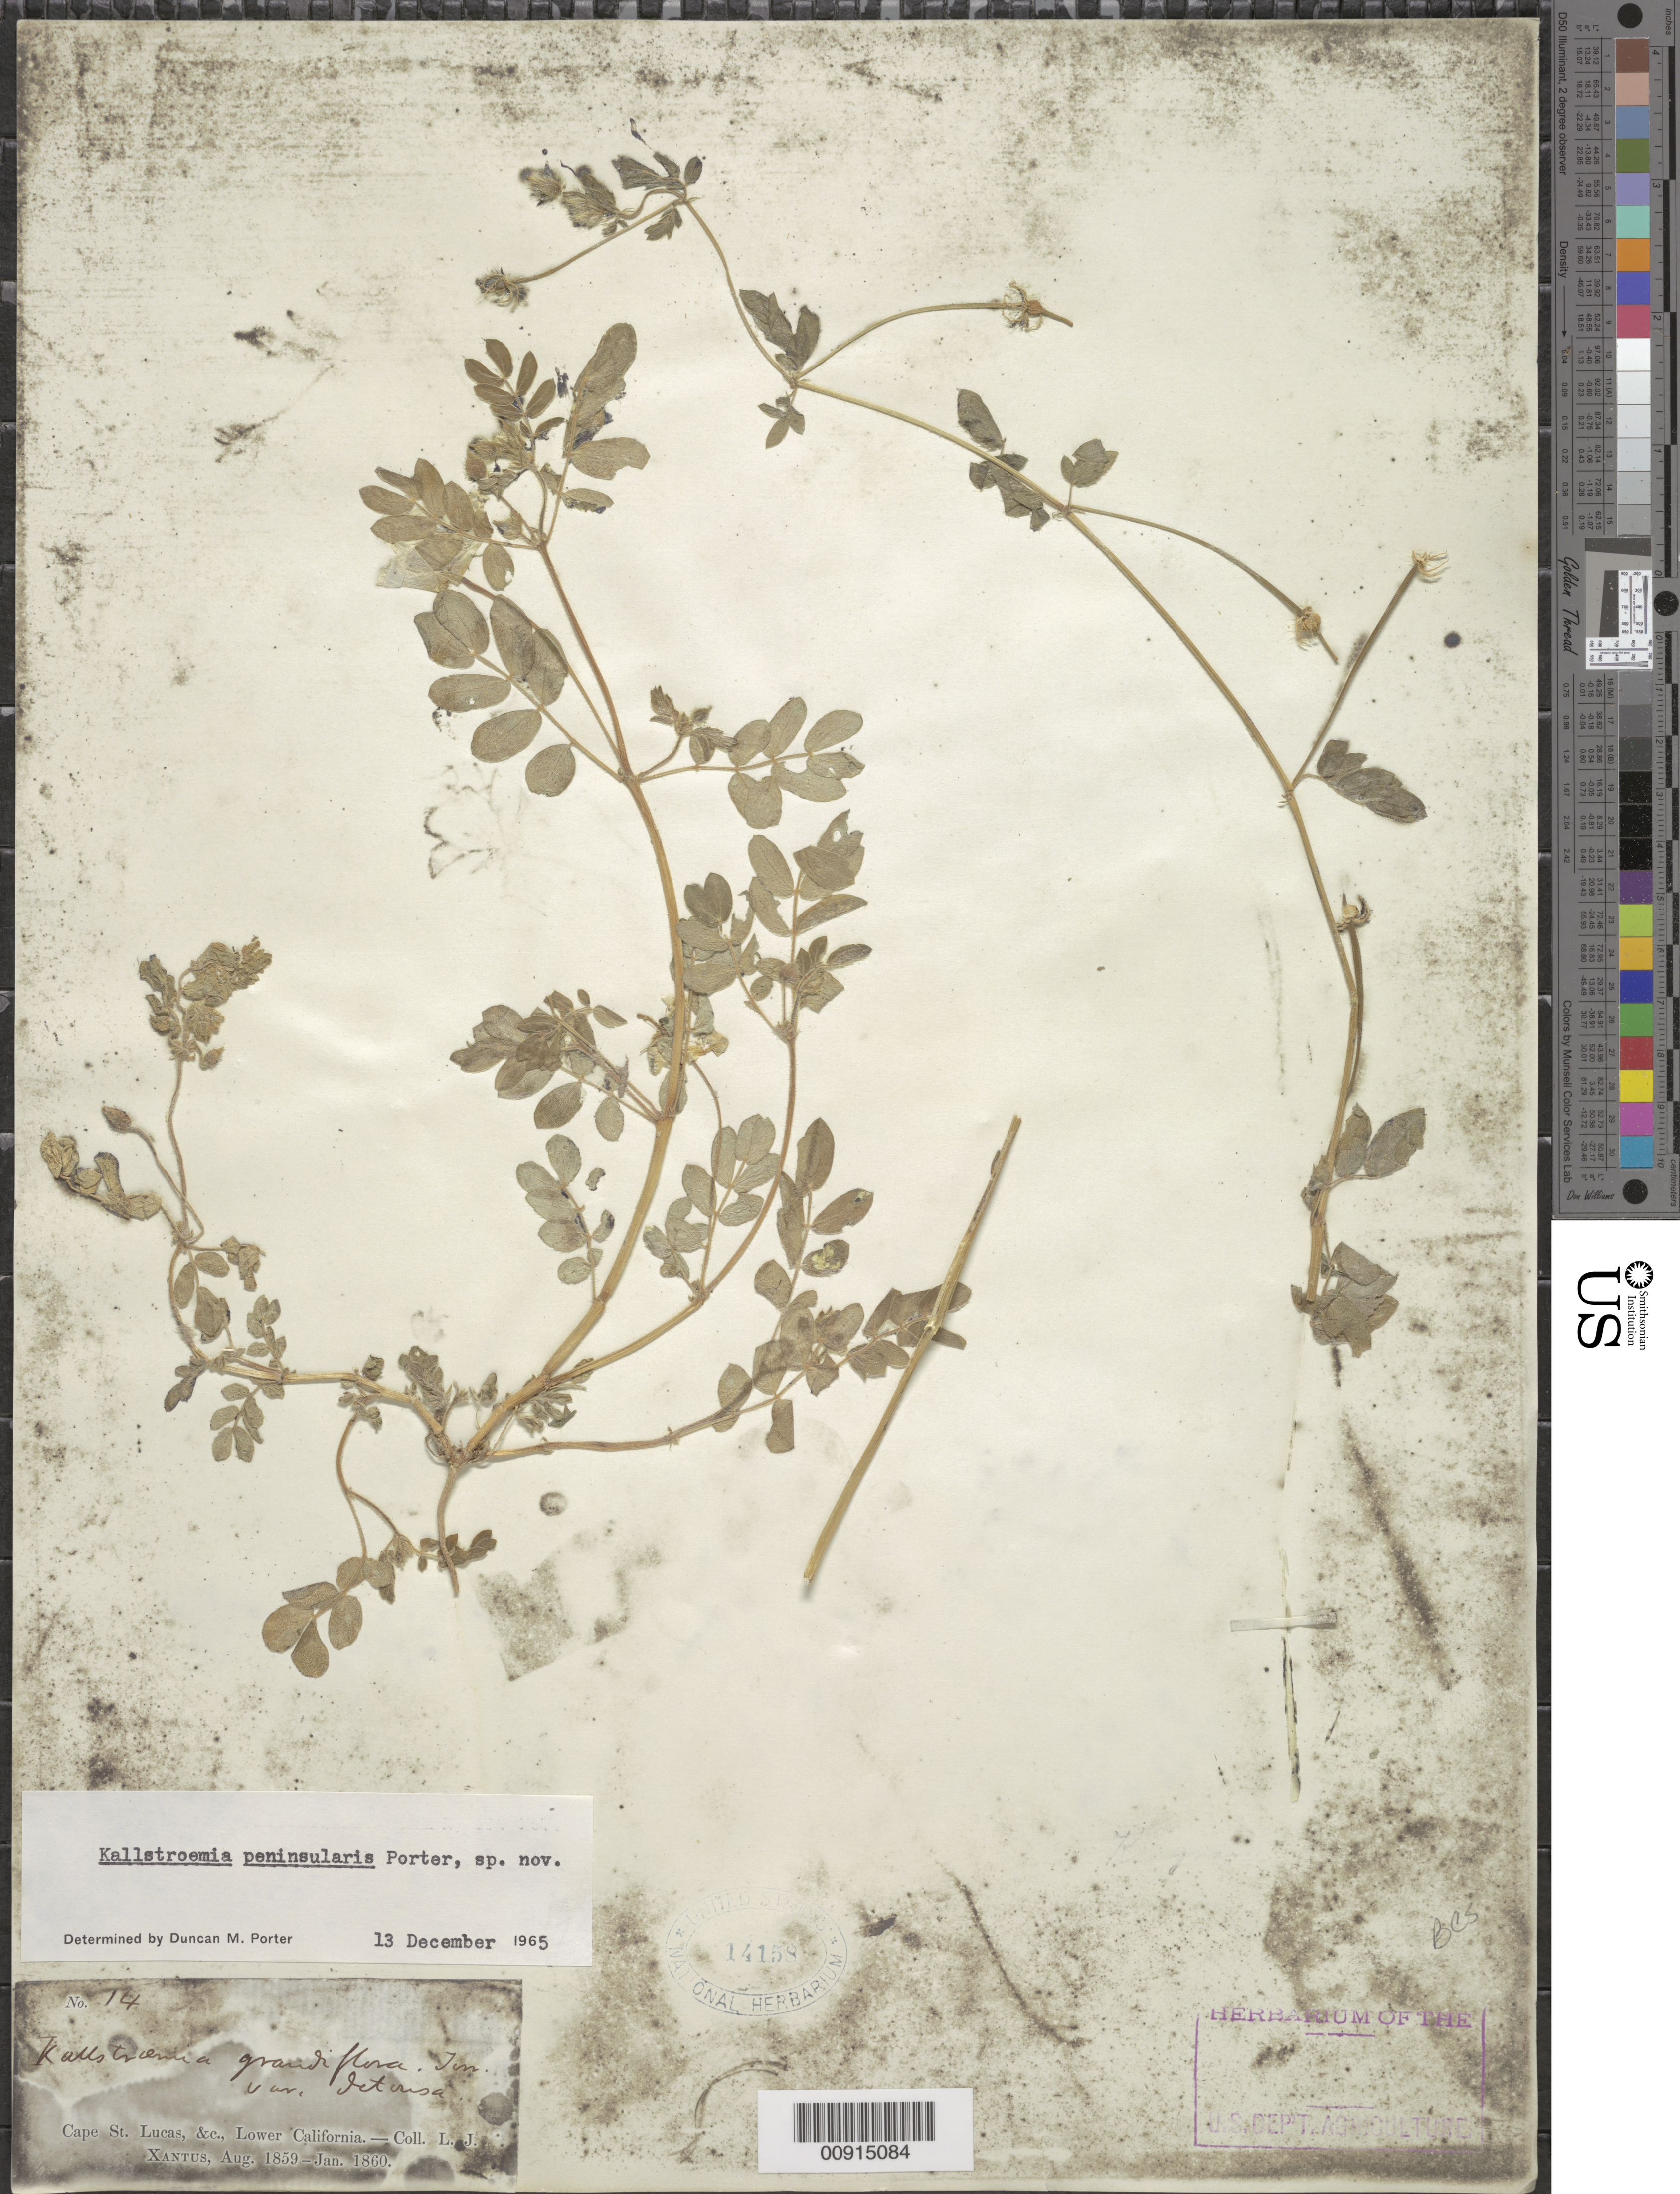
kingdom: Plantae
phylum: Tracheophyta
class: Magnoliopsida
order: Zygophyllales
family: Zygophyllaceae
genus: Kallstroemia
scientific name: Kallstroemia peninsularis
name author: D.M. Porter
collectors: J. Xantus de Vesey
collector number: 14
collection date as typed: Aug 1859 to -- Jan 1860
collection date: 1859-08/1860-01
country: Mexico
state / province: Baja California Sur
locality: Cape St. Lucas, & c., Lower California.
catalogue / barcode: US 14158